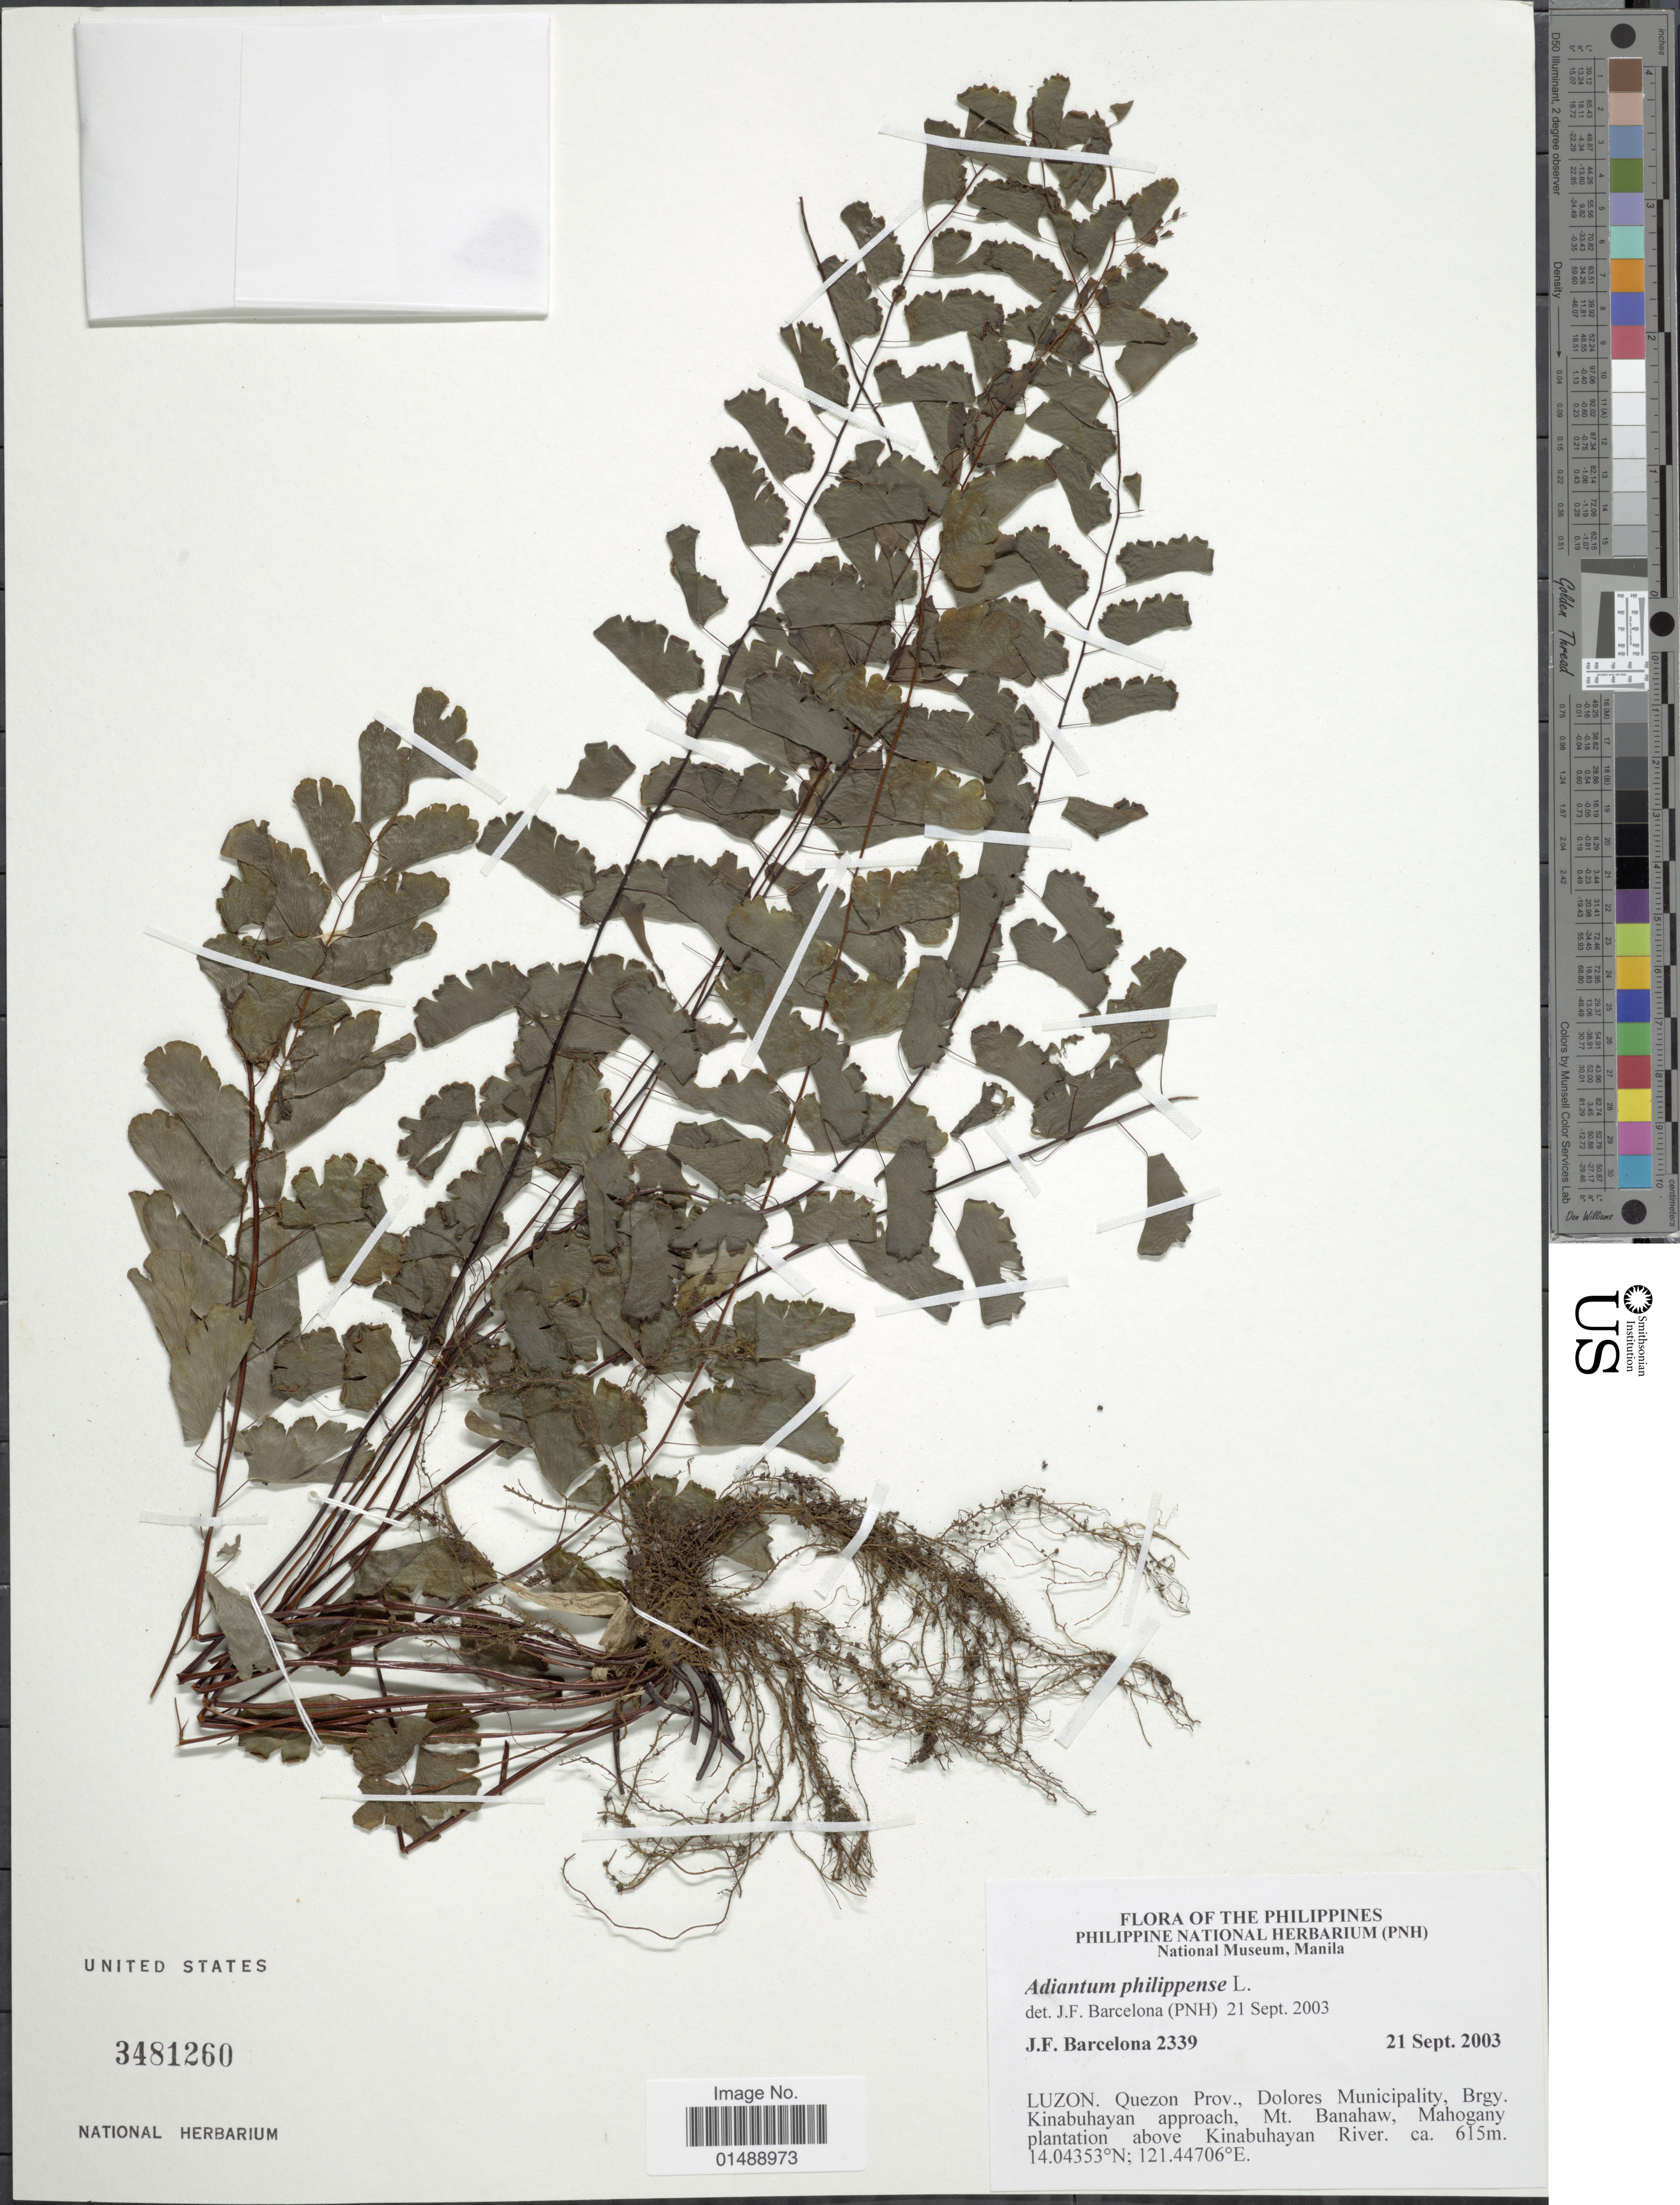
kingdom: Plantae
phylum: Tracheophyta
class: Polypodiopsida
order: Polypodiales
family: Pteridaceae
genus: Adiantum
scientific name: Adiantum philippense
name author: L.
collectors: J. F. Barcelona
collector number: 2339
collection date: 2003-09-21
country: Philippines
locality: The Philippines, Manila, Quezon Prov., Dolores Municipality, Brgy. Kinabuhayan approach, Mt. Banahaw, Mahogany plantation, above Kinabuhayan River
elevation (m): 615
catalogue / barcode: US 3481260